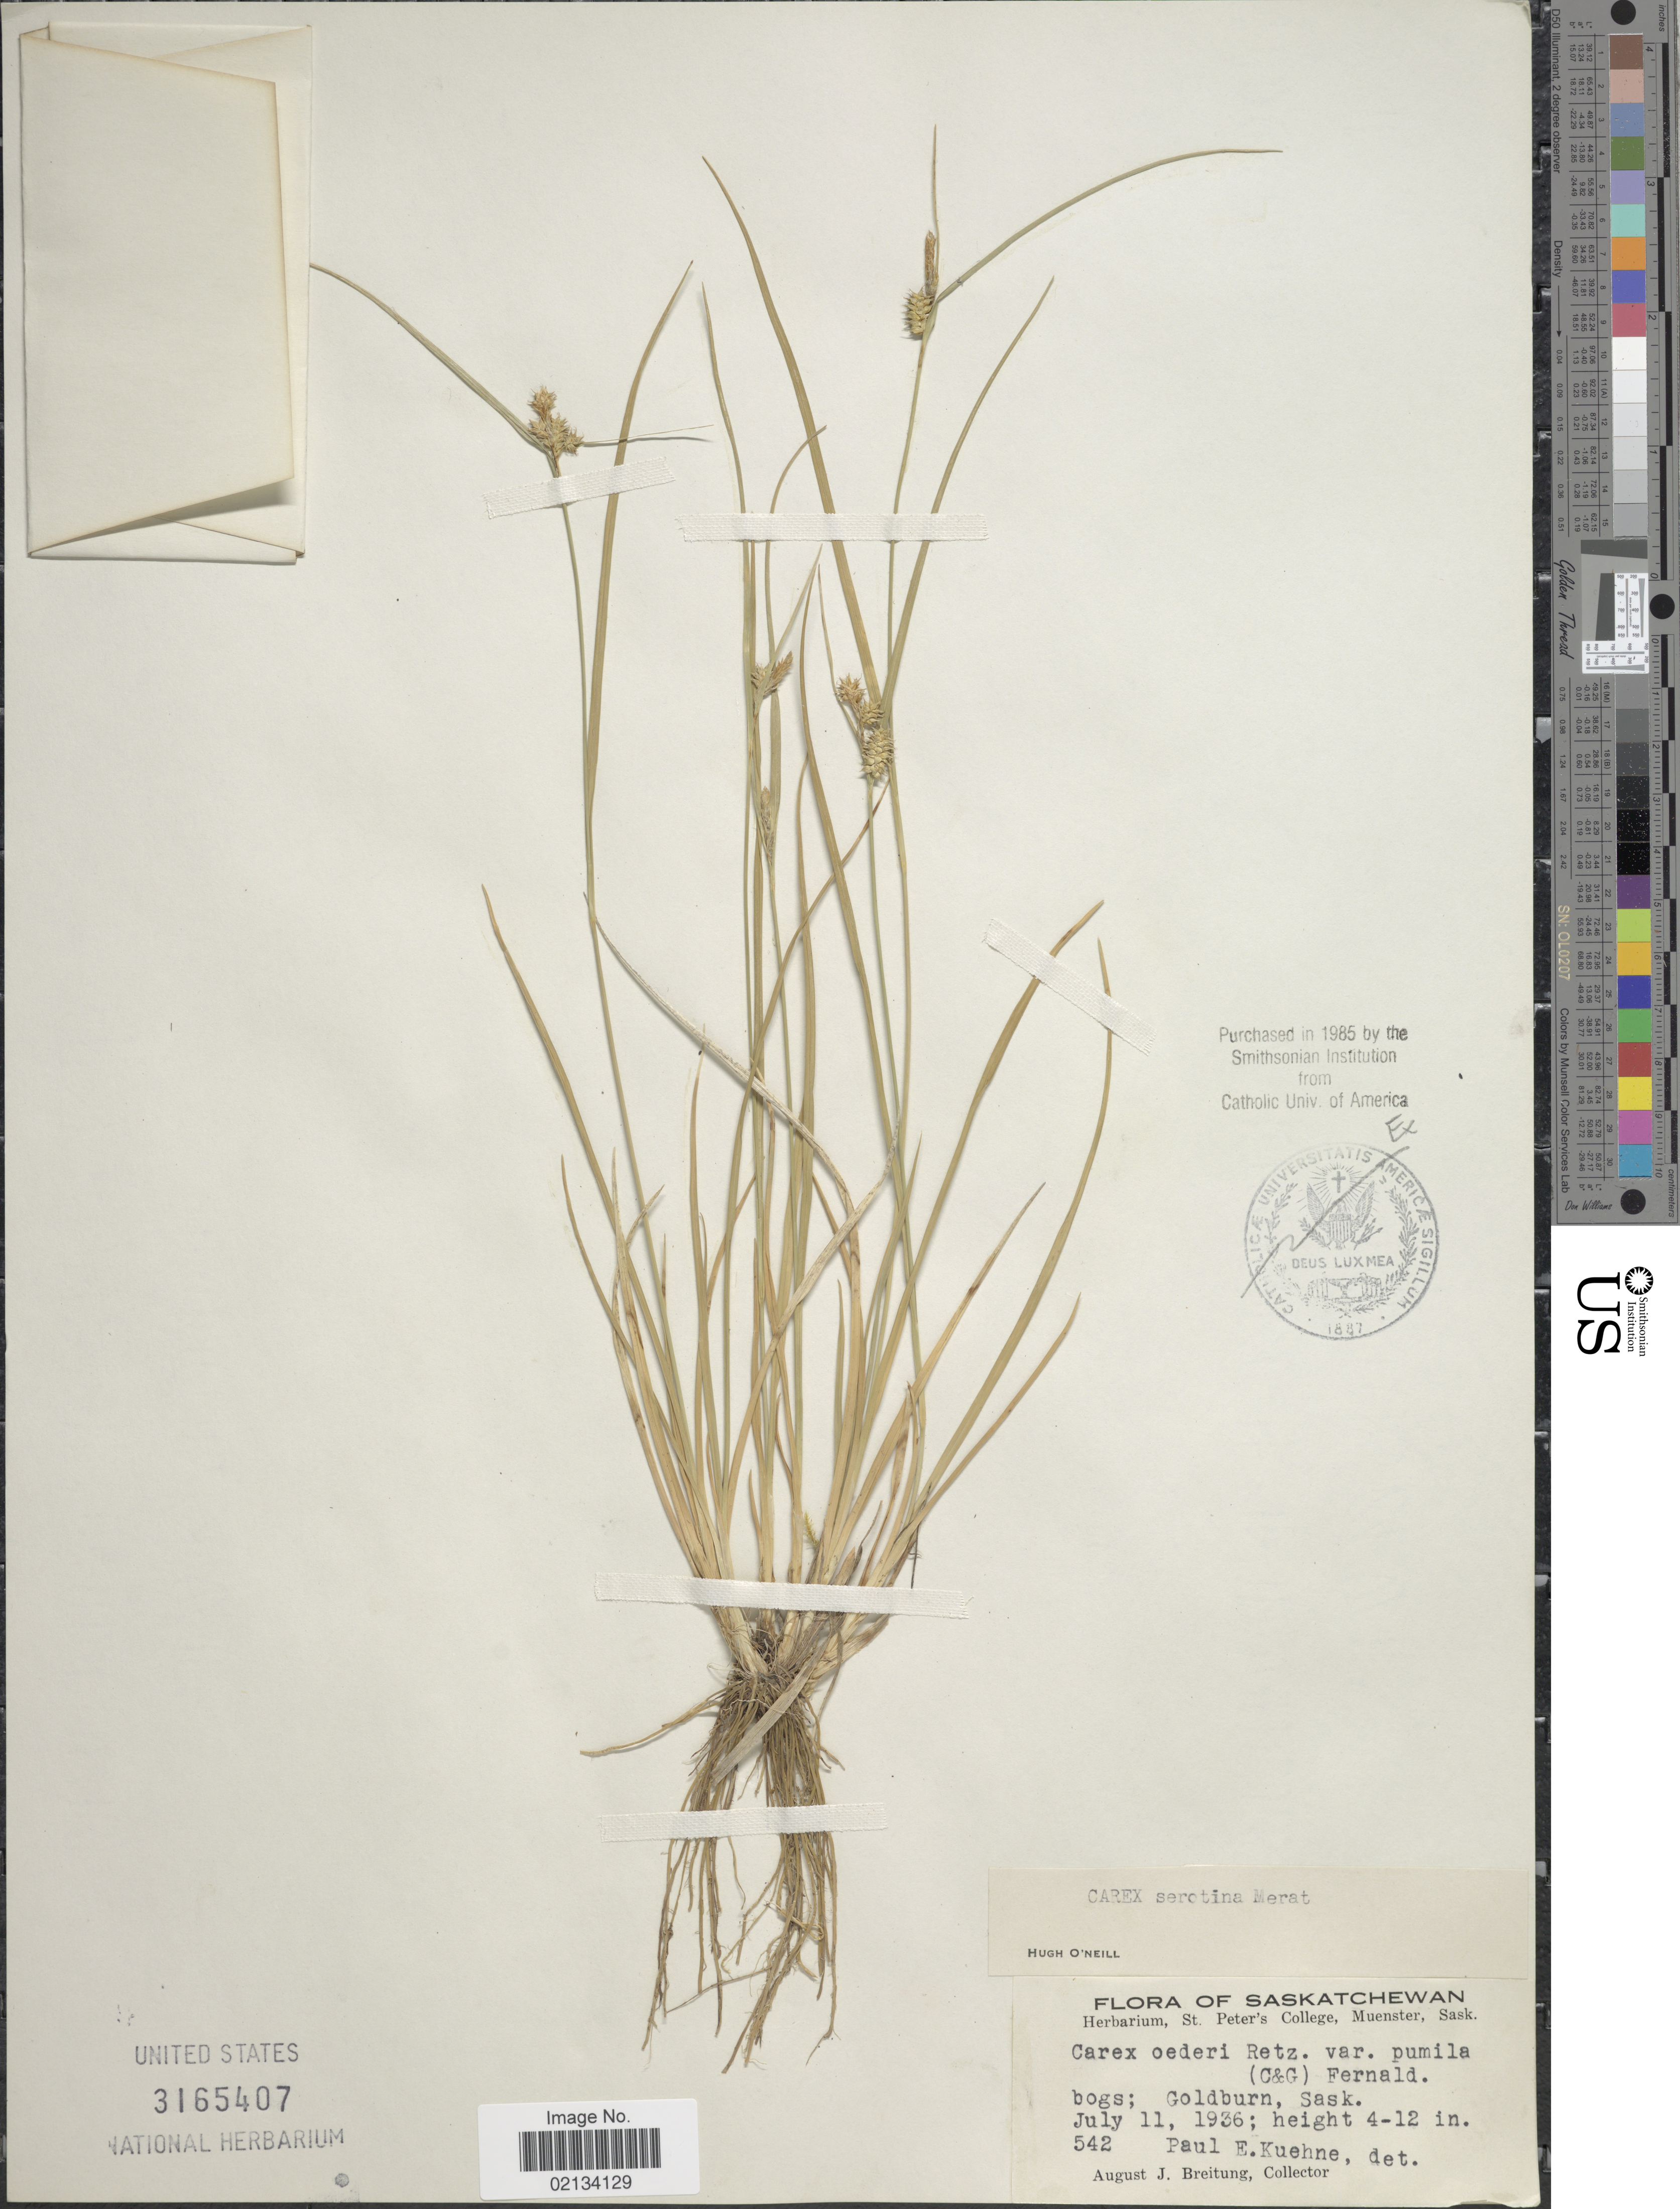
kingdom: Plantae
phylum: Tracheophyta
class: Liliopsida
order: Poales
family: Cyperaceae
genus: Carex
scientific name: Carex oederi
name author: Retz.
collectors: A. Breitung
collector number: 542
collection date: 1936-07-11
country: Canada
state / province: Saskatchewan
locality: Bogs, Goldburn.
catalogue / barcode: US 3165407